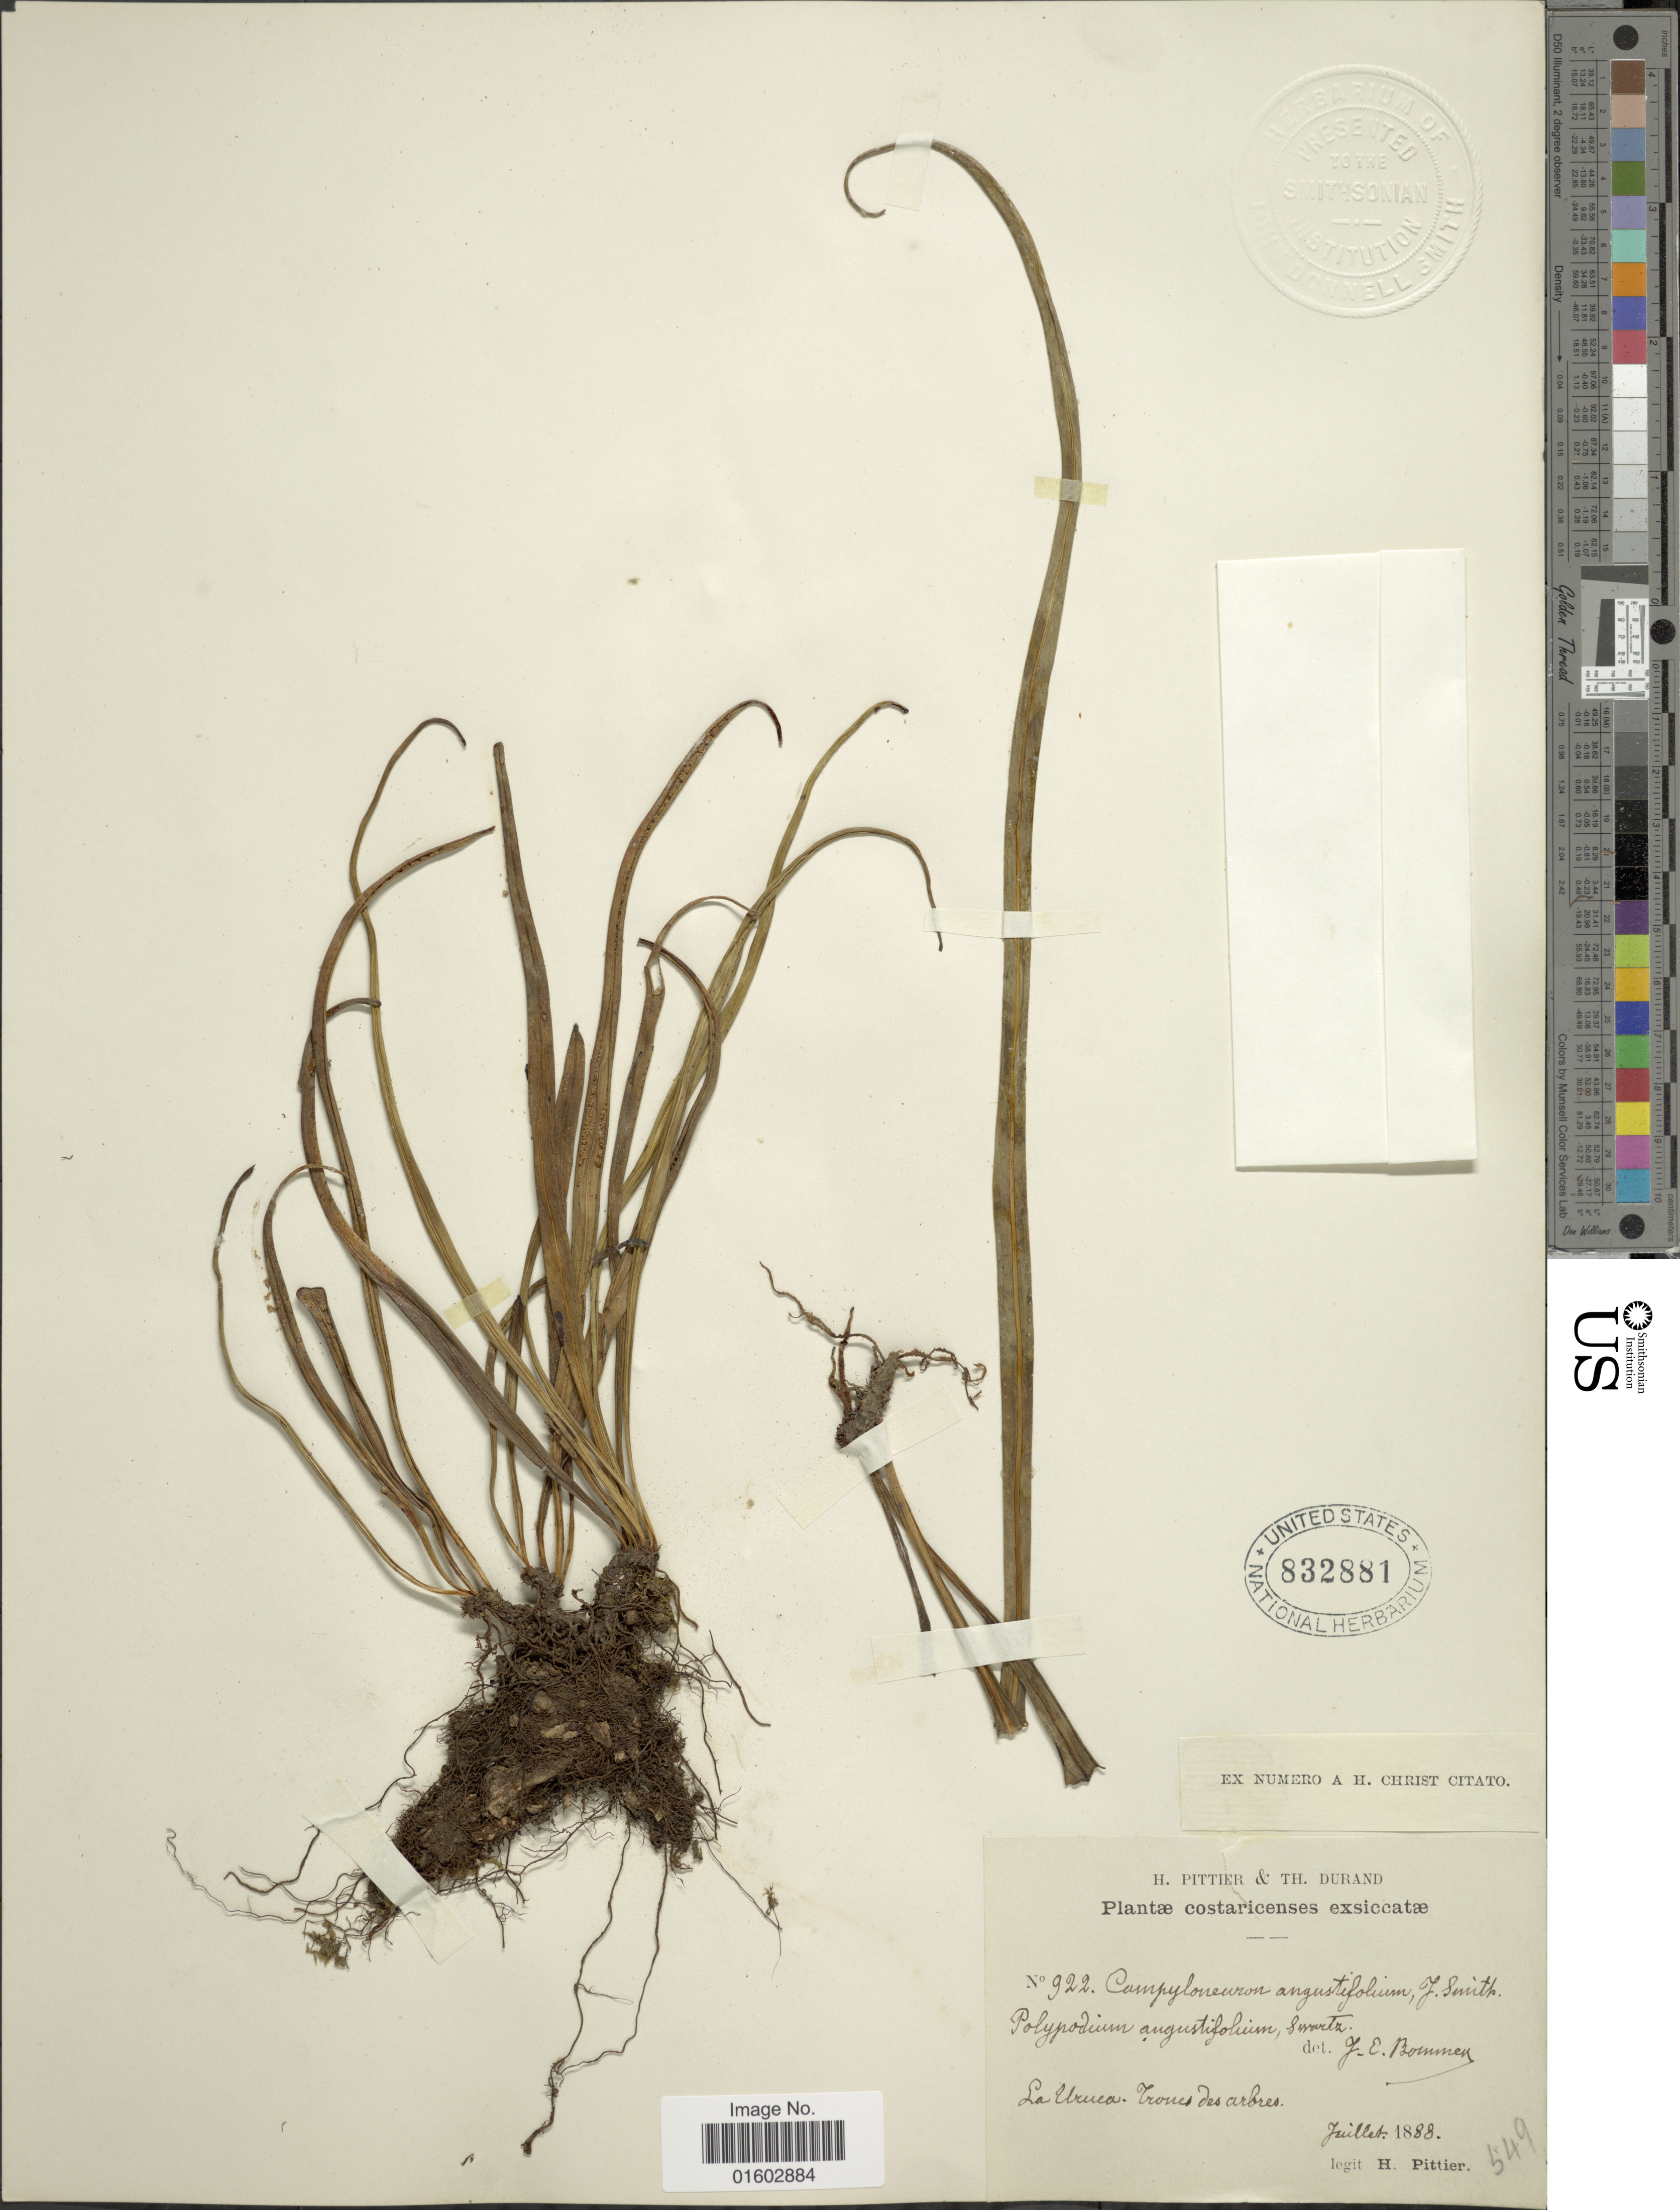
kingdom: Plantae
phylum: Tracheophyta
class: Polypodiopsida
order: Polypodiales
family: Polypodiaceae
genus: Campyloneurum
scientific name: Campyloneurum angustifolium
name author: (Sw.) Fée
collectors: H. F. Pittier & T. Durand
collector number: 922/549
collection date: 1888-07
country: Costa Rica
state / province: San José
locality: La Uruca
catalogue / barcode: US 832881